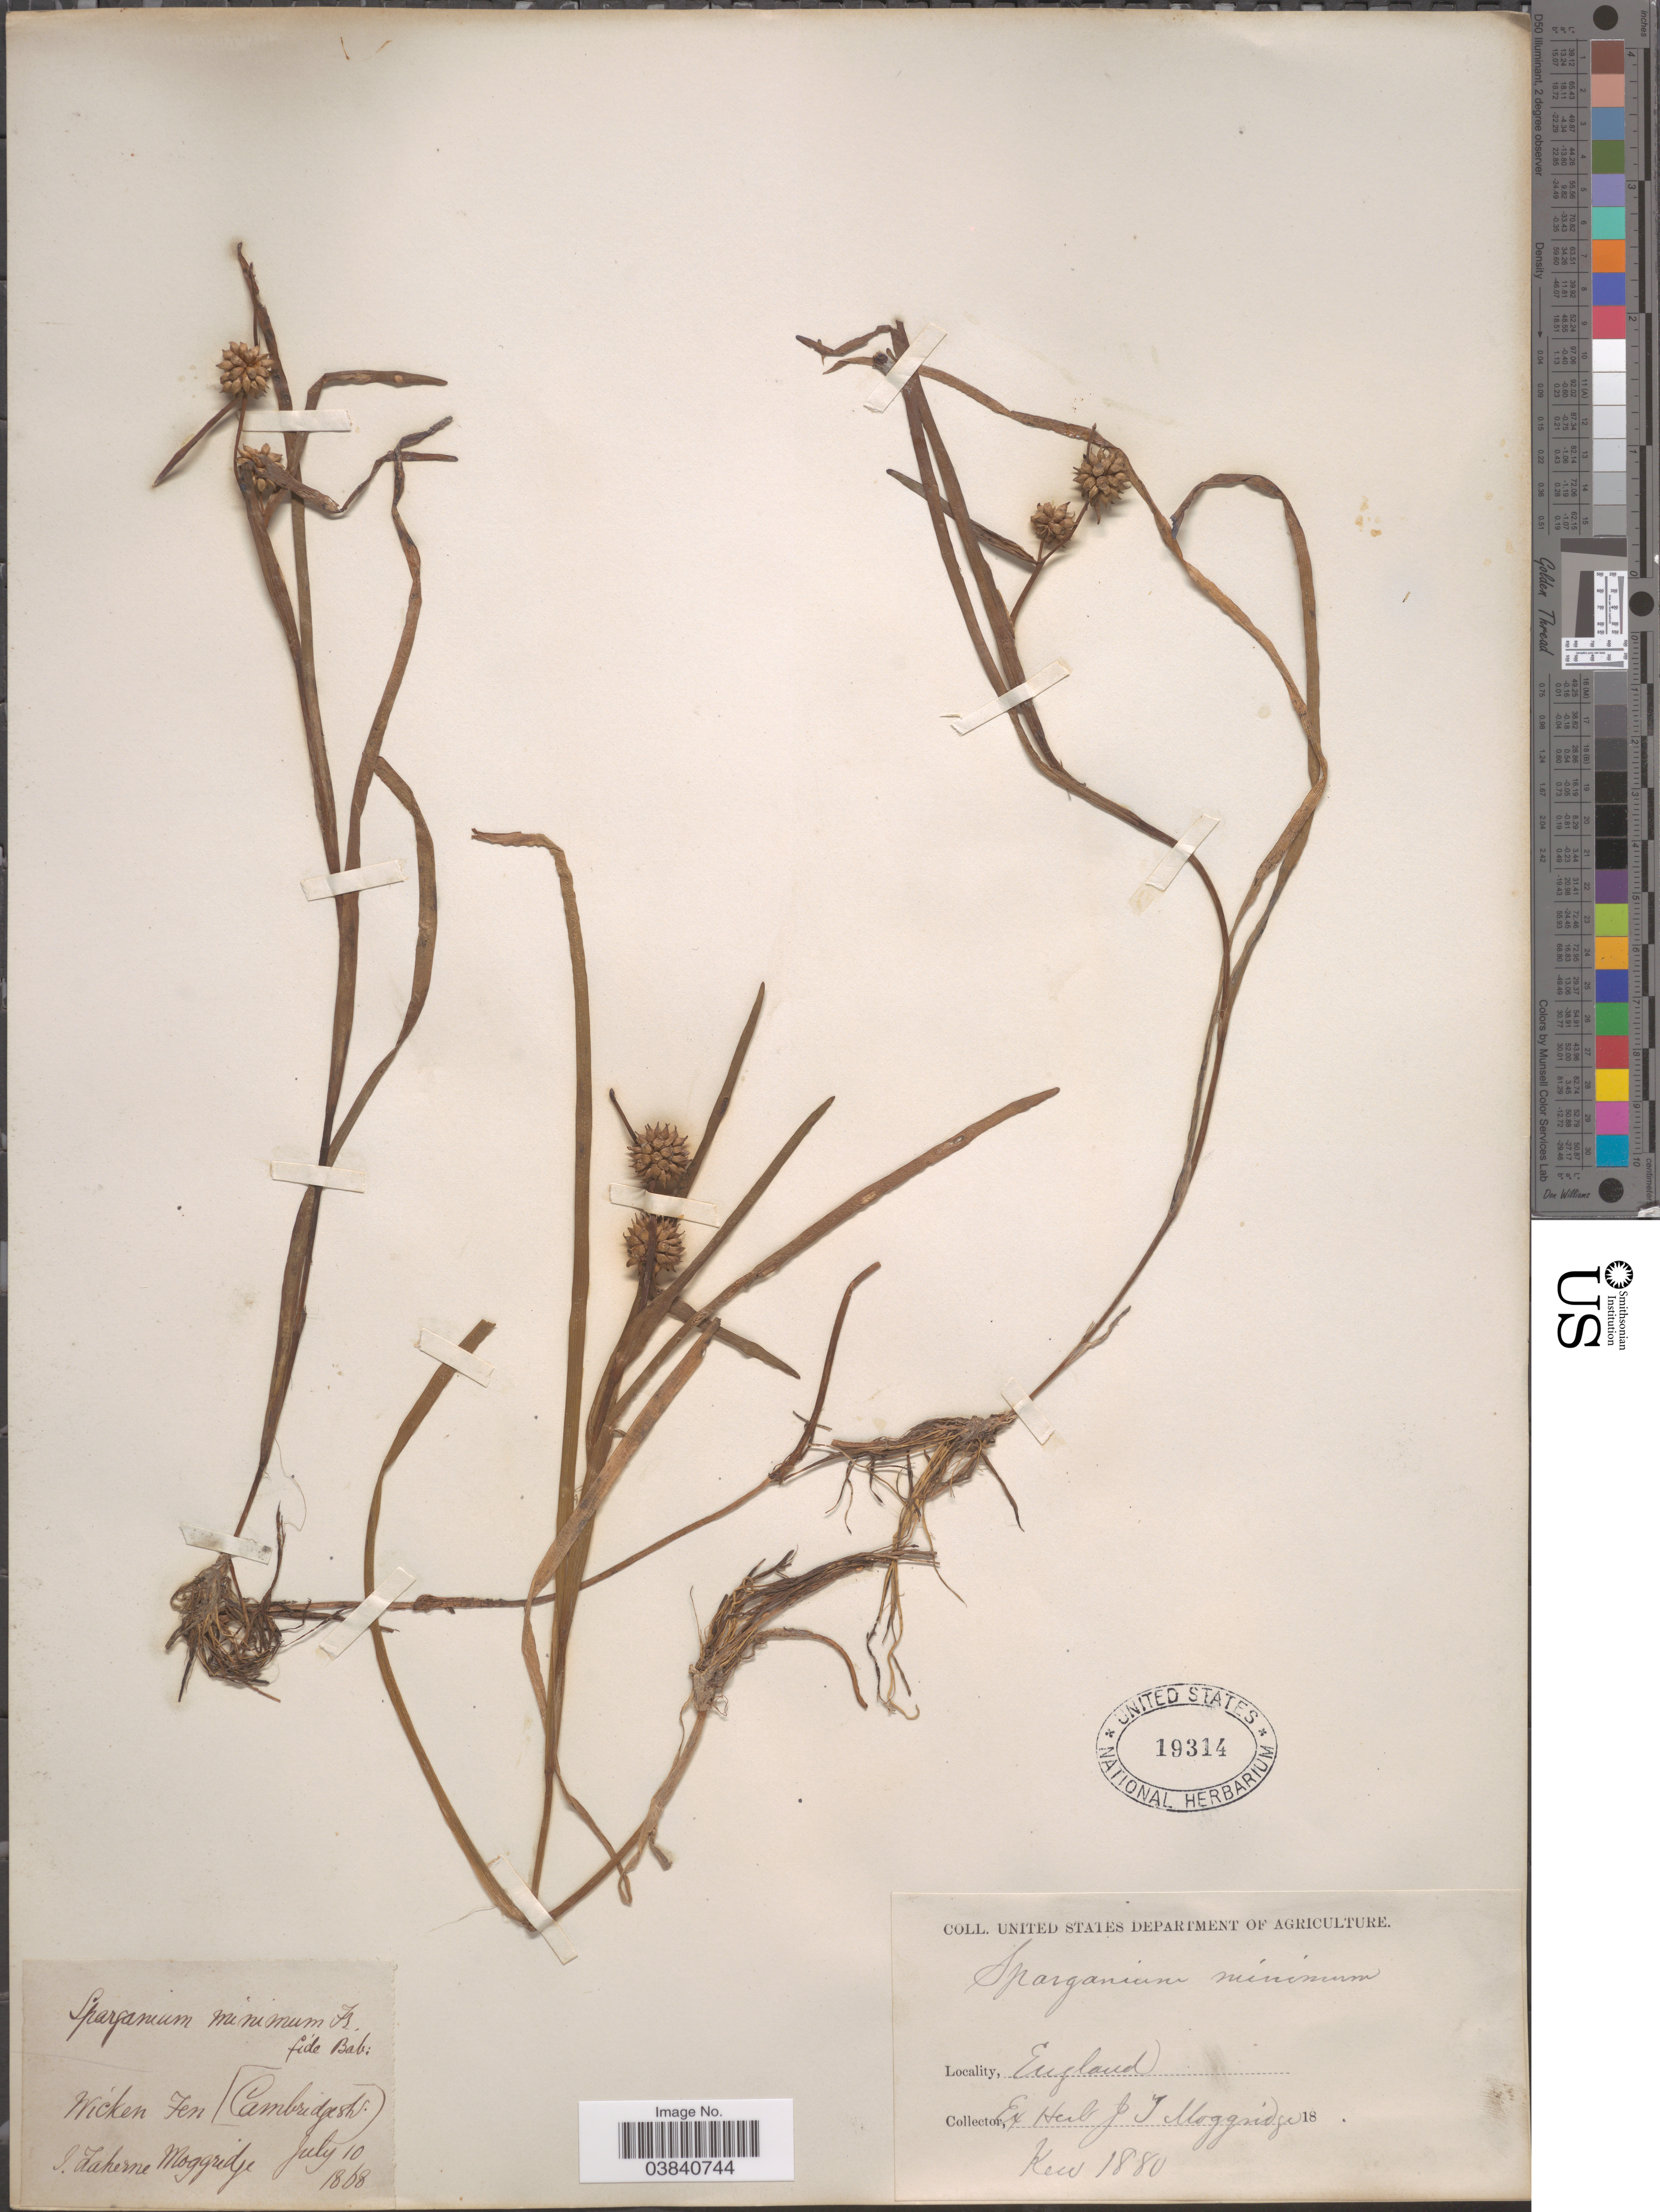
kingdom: Plantae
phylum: Tracheophyta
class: Liliopsida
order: Poales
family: Typhaceae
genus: Sparganium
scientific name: Sparganium minimum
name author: Wallr.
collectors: J. T. Moggridge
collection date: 1868-07-10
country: United Kingdom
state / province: England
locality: Wicken Fen [Cambridgesh.].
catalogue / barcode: US 19314